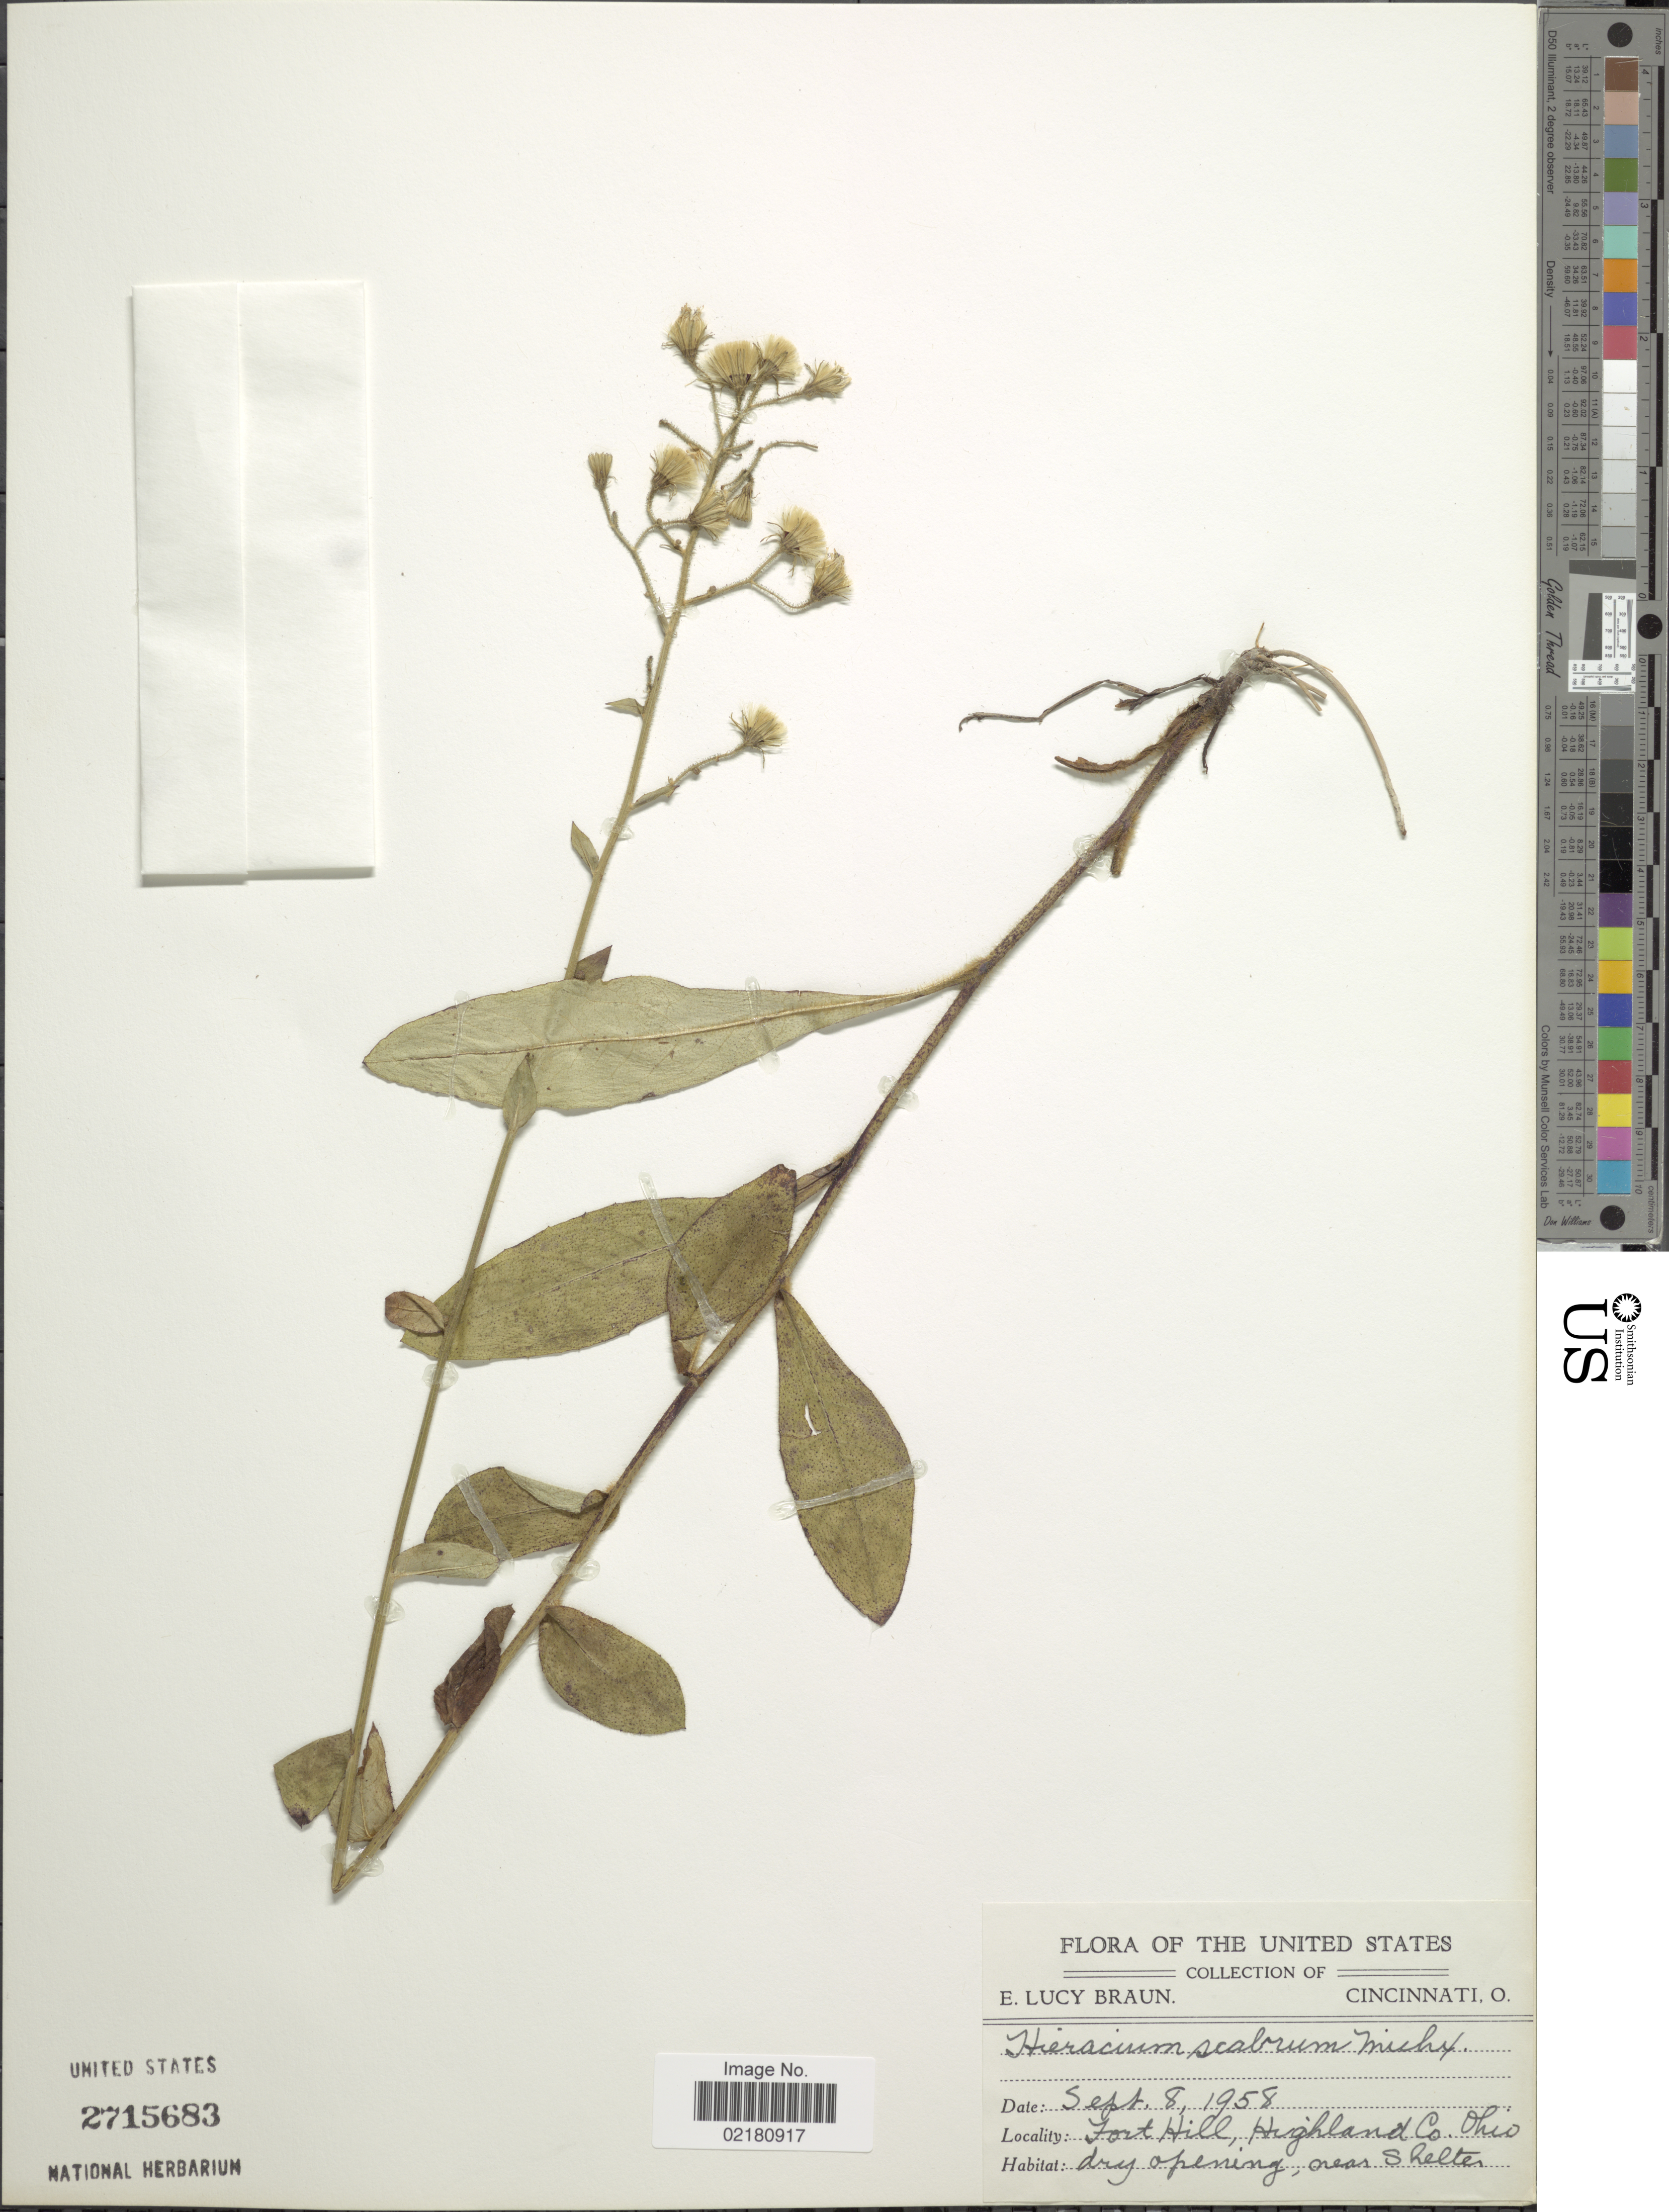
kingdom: Plantae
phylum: Tracheophyta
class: Magnoliopsida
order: Asterales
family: Asteraceae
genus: Pilosella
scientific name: Pilosella verruculata subsp. verruculata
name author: (Link) Soják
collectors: E. L. Braun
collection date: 1958-09-08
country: United States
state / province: Ohio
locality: Forth Hill, highland Co.. Dry opening, near Shelter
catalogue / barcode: US 2715683